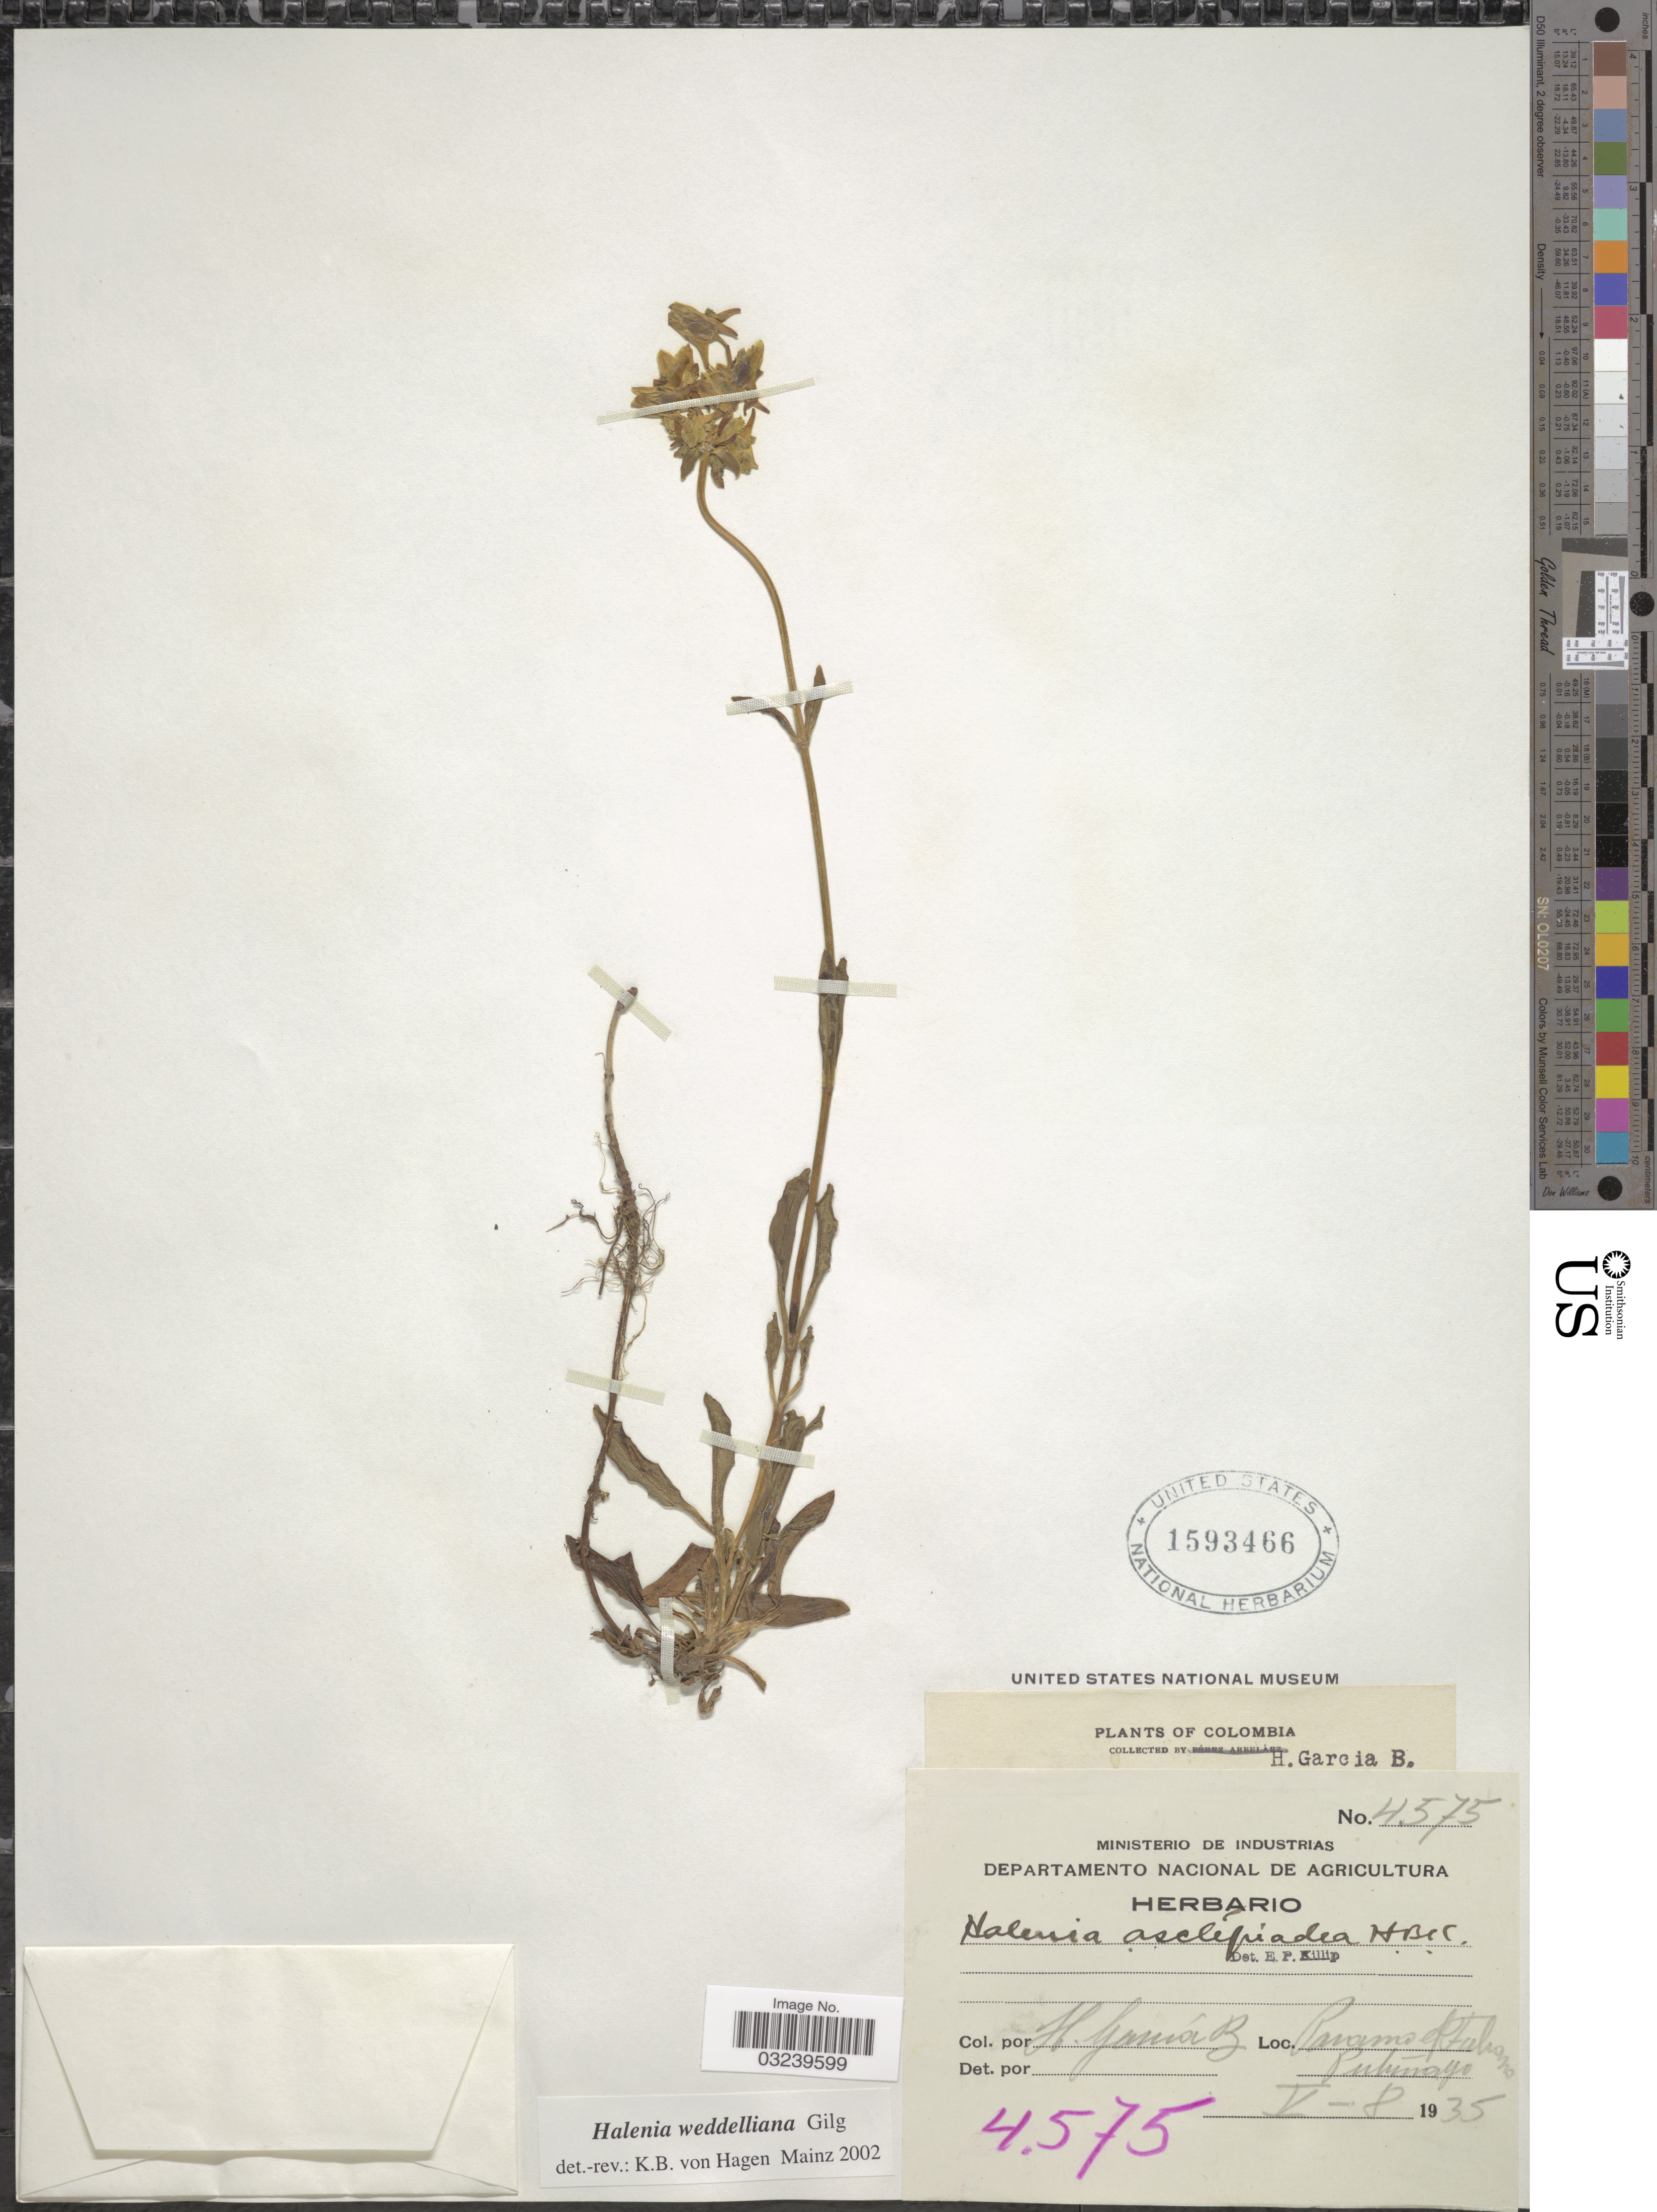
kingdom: Plantae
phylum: Tracheophyta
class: Magnoliopsida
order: Gentianales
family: Gentianaceae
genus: Halenia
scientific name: Halenia weddelliana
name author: Gilg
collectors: H. García B.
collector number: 4575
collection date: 1935-05-08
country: Colombia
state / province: Putumayo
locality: Paramo el Tabano, Putumayo.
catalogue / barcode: US 1593466